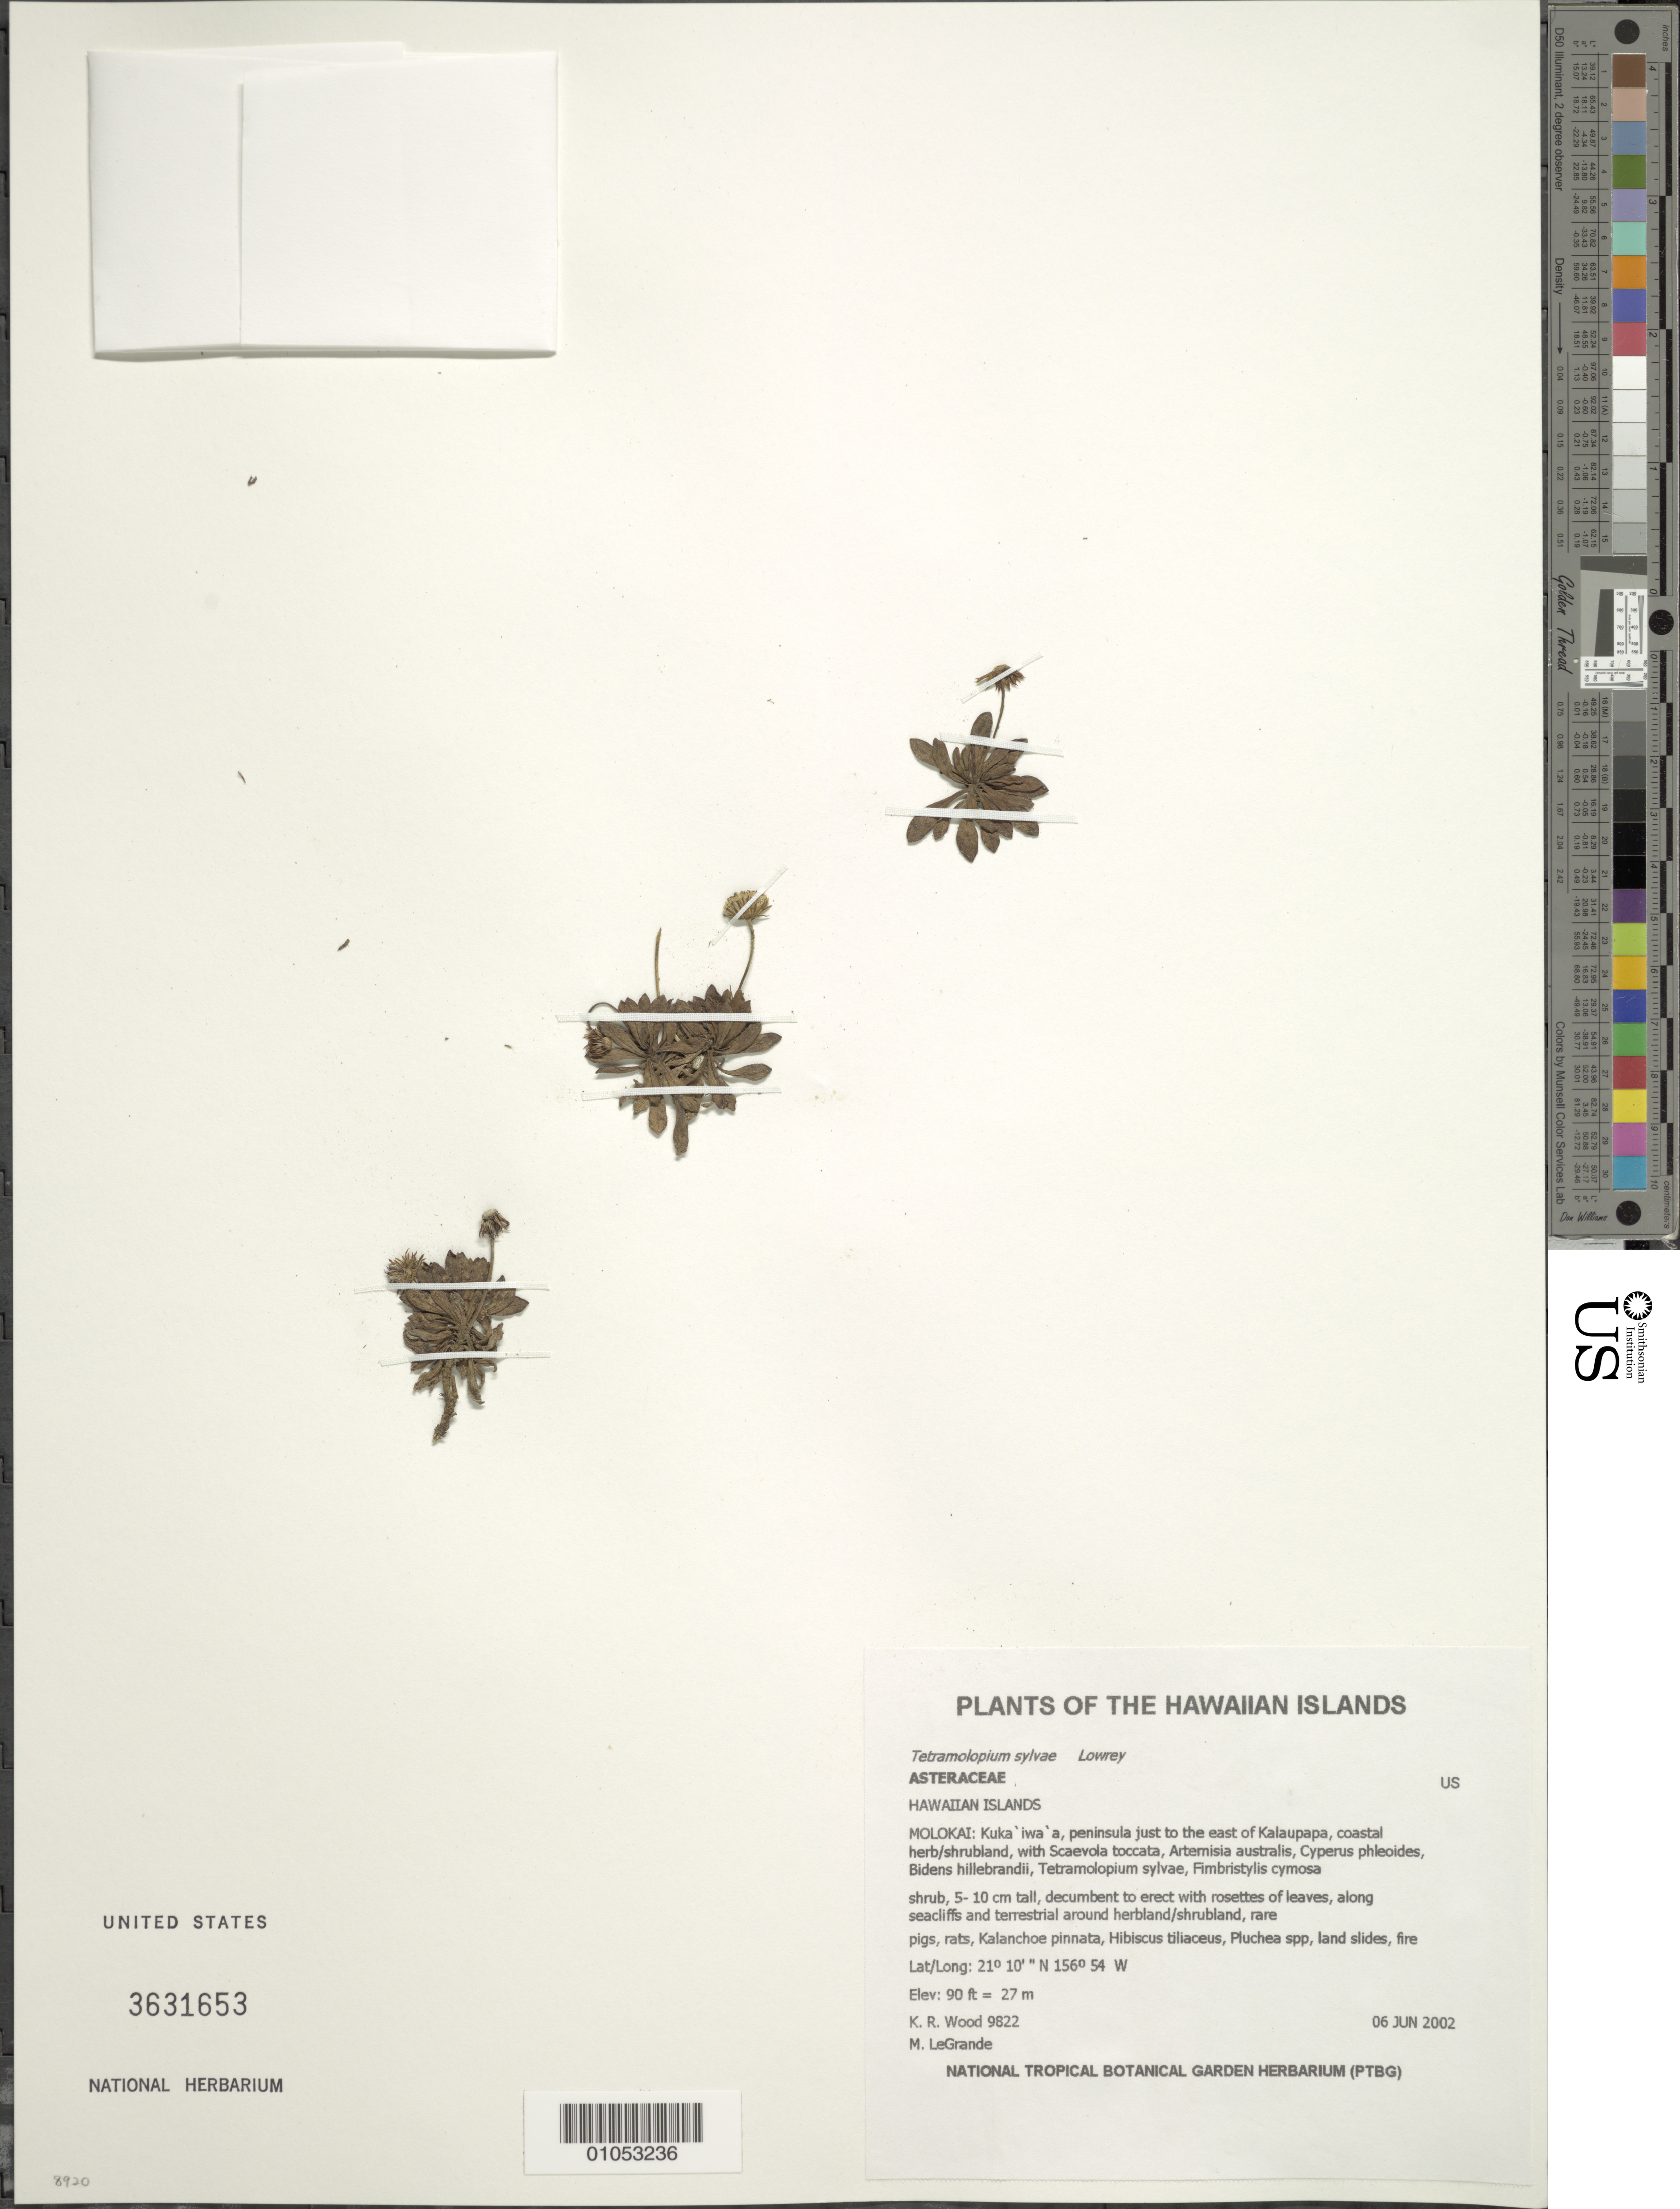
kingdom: Plantae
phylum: Tracheophyta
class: Magnoliopsida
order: Asterales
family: Asteraceae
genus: Tetramolopium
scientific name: Tetramolopium sylvae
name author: T.K. Lowery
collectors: K. R. Wood & M. LeGrande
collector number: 9822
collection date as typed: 6 Jun 2002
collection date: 2002-06-06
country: United States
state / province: Hawaii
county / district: Maui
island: Moloka'i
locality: Kukaiwaa. Peninsula just to the east of Kalaupapa.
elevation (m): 27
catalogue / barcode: US 3631653